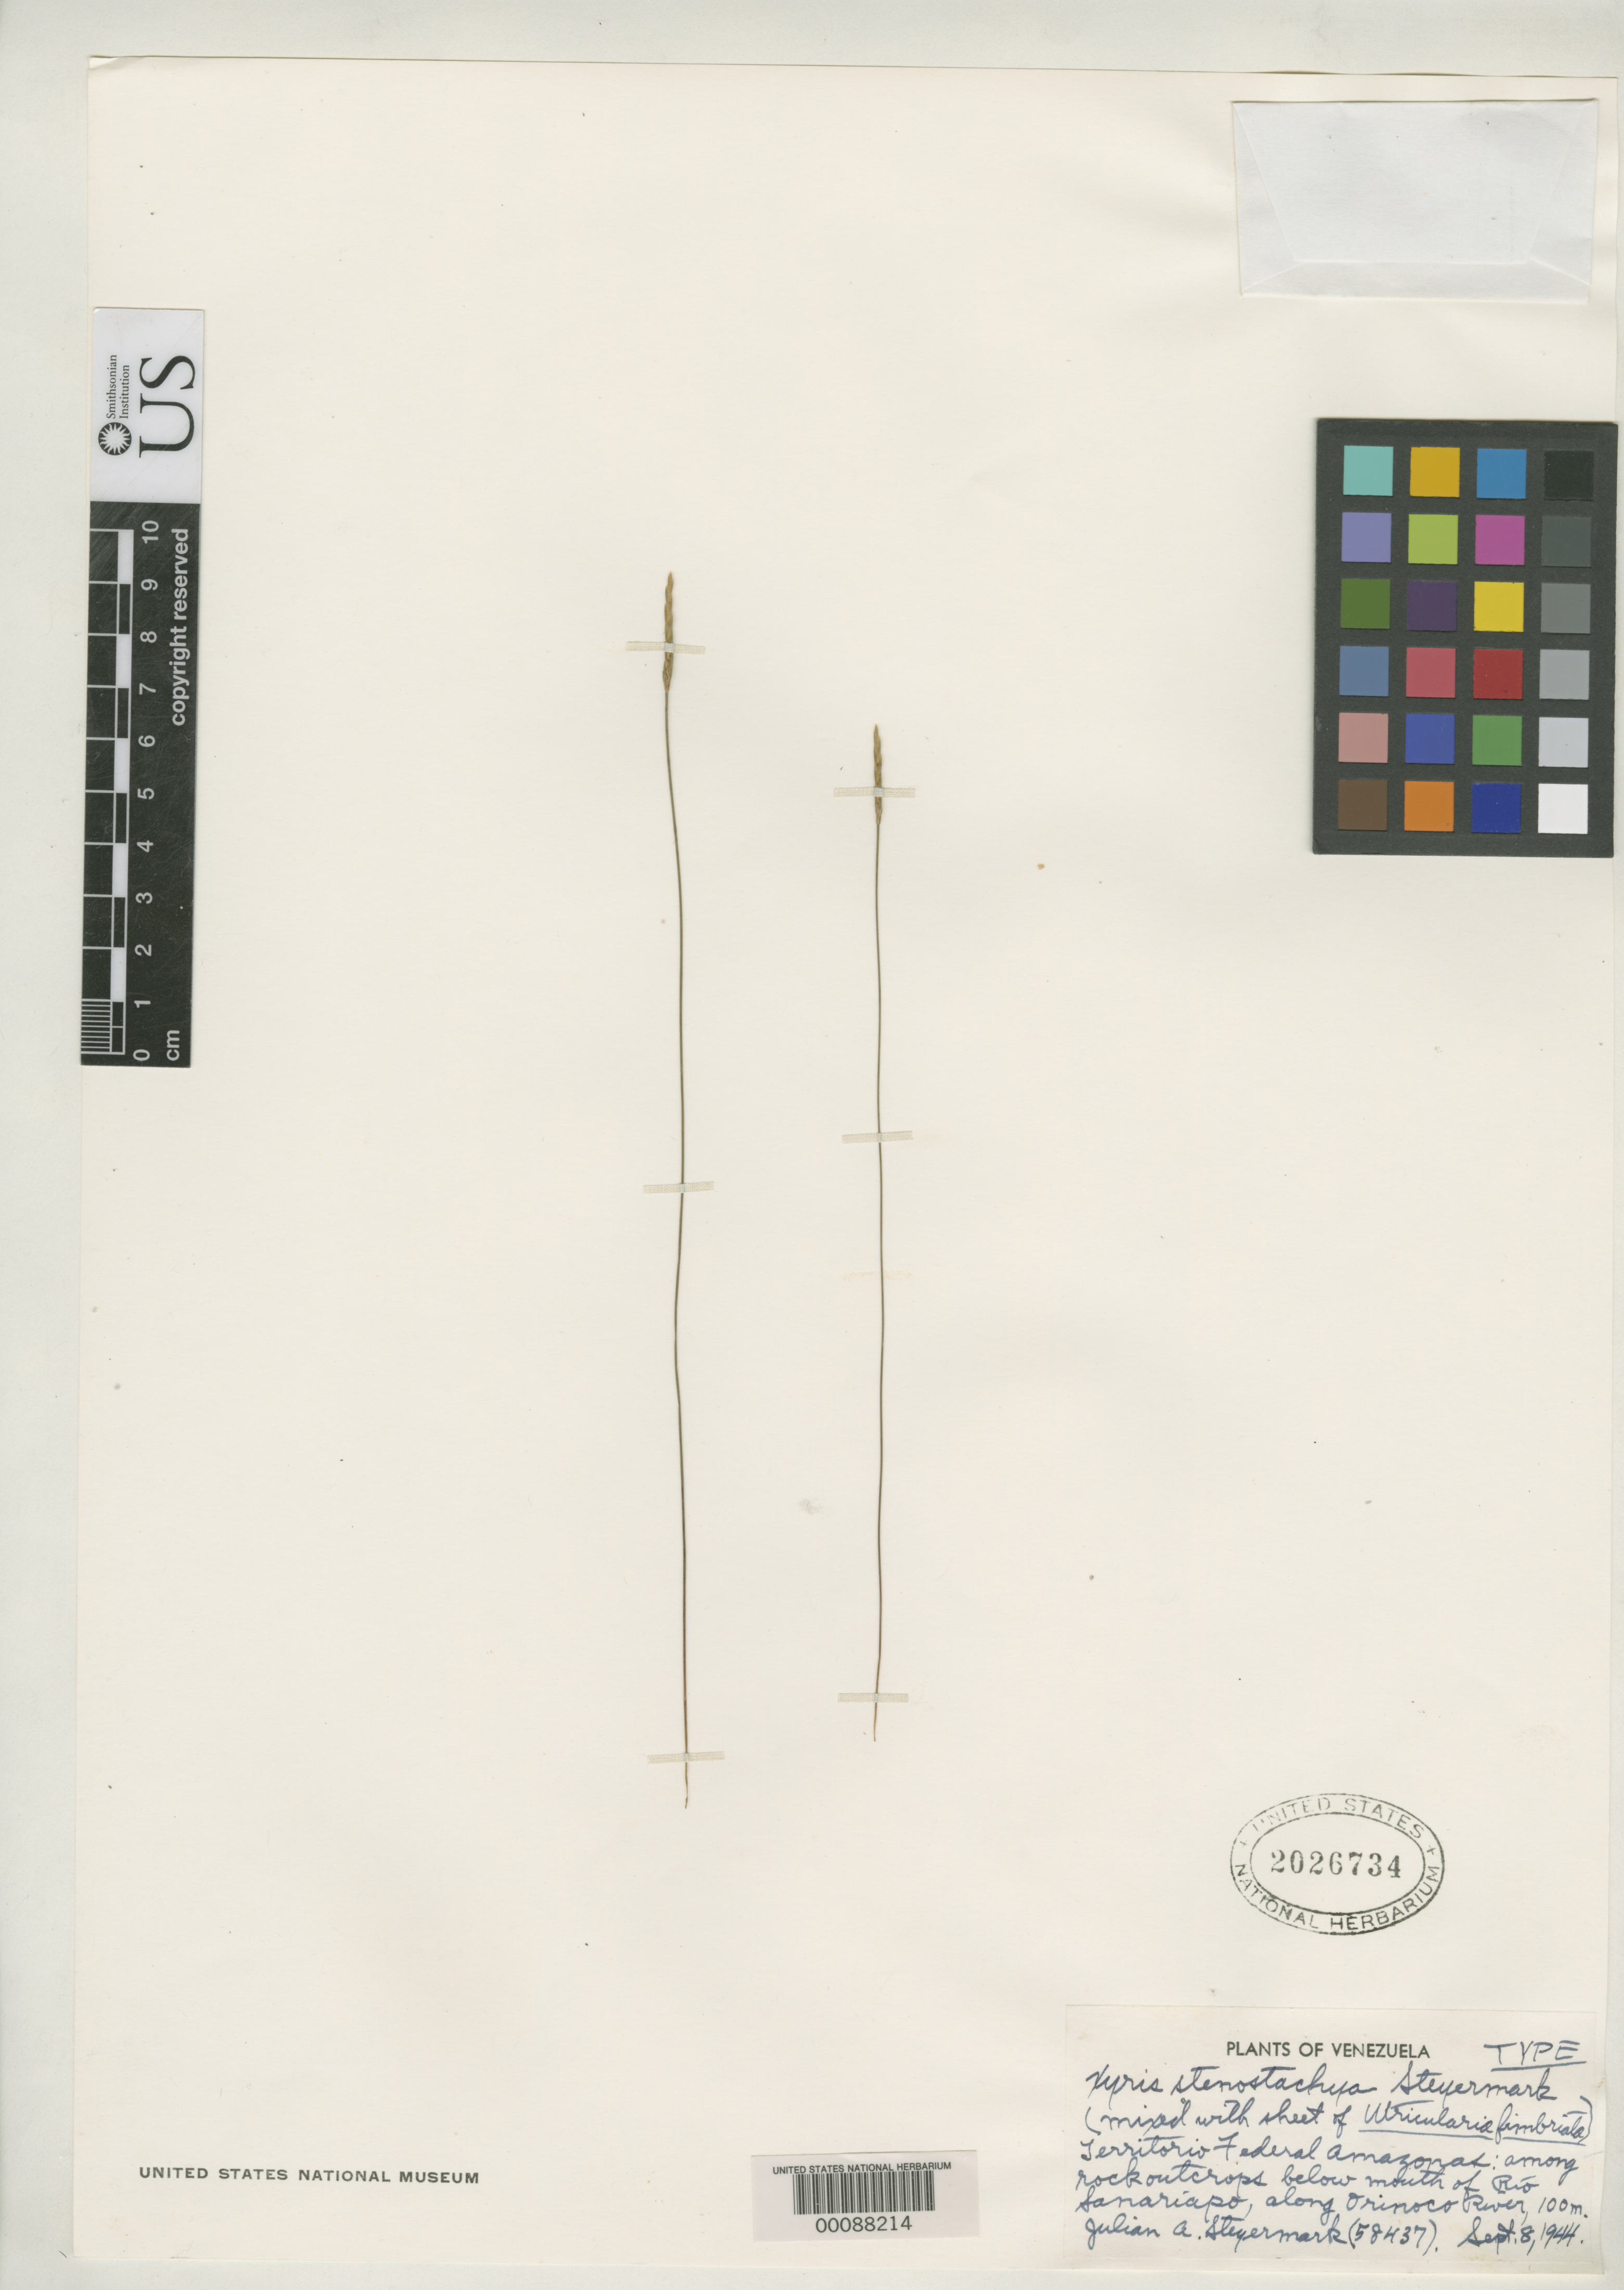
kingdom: Plantae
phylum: Tracheophyta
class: Liliopsida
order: Poales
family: Xyridaceae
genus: Xyris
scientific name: Xyris stenostachya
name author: Steyerm.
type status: Holotype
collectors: J. Steyermark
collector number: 58437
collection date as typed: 08 Sep 1944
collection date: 1944-09-08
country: Venezuela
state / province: Amazonas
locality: Below mouth of Rio Sanariapo, along Orinoco River.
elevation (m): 100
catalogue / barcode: US 2026734